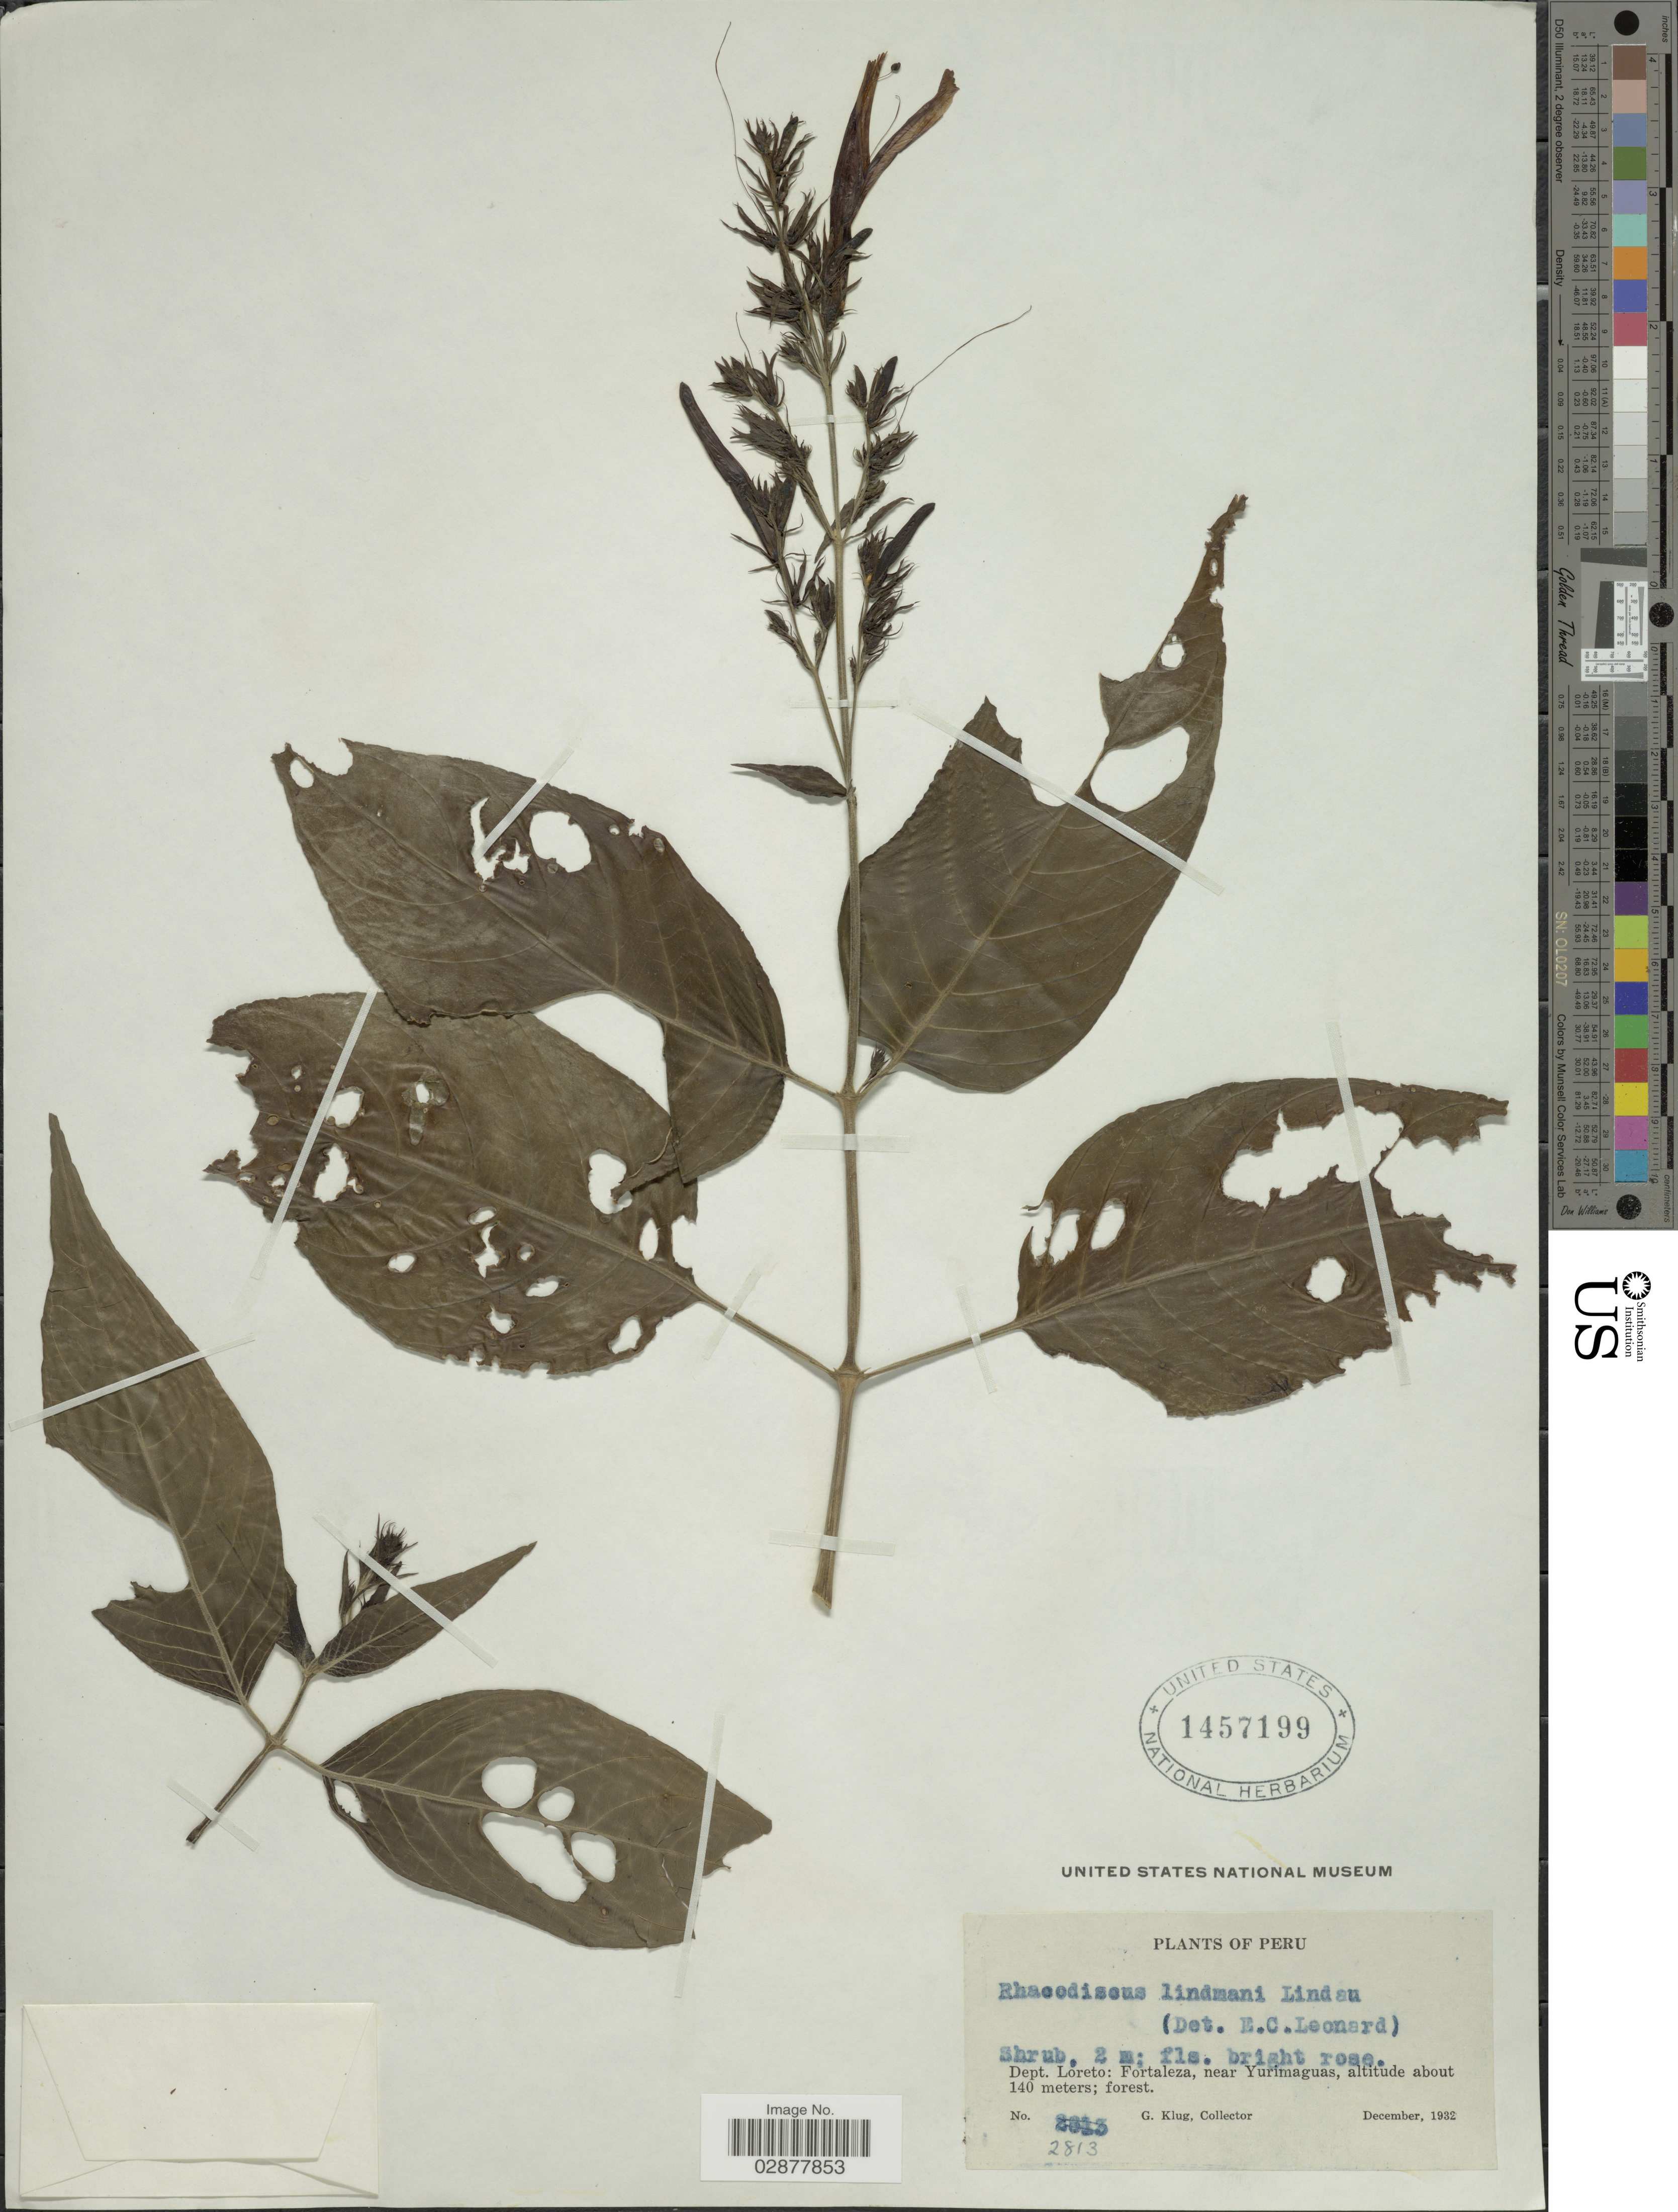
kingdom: Plantae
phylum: Tracheophyta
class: Magnoliopsida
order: Lamiales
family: Acanthaceae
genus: Justicia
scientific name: Justicia calycina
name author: (Nees) V.A.W. Graham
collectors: G. Klug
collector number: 2813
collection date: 1932-12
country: Peru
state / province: Loreto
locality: Dept. Loreto: Fortaleza, near Yurimaguas.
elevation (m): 140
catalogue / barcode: US 1457199